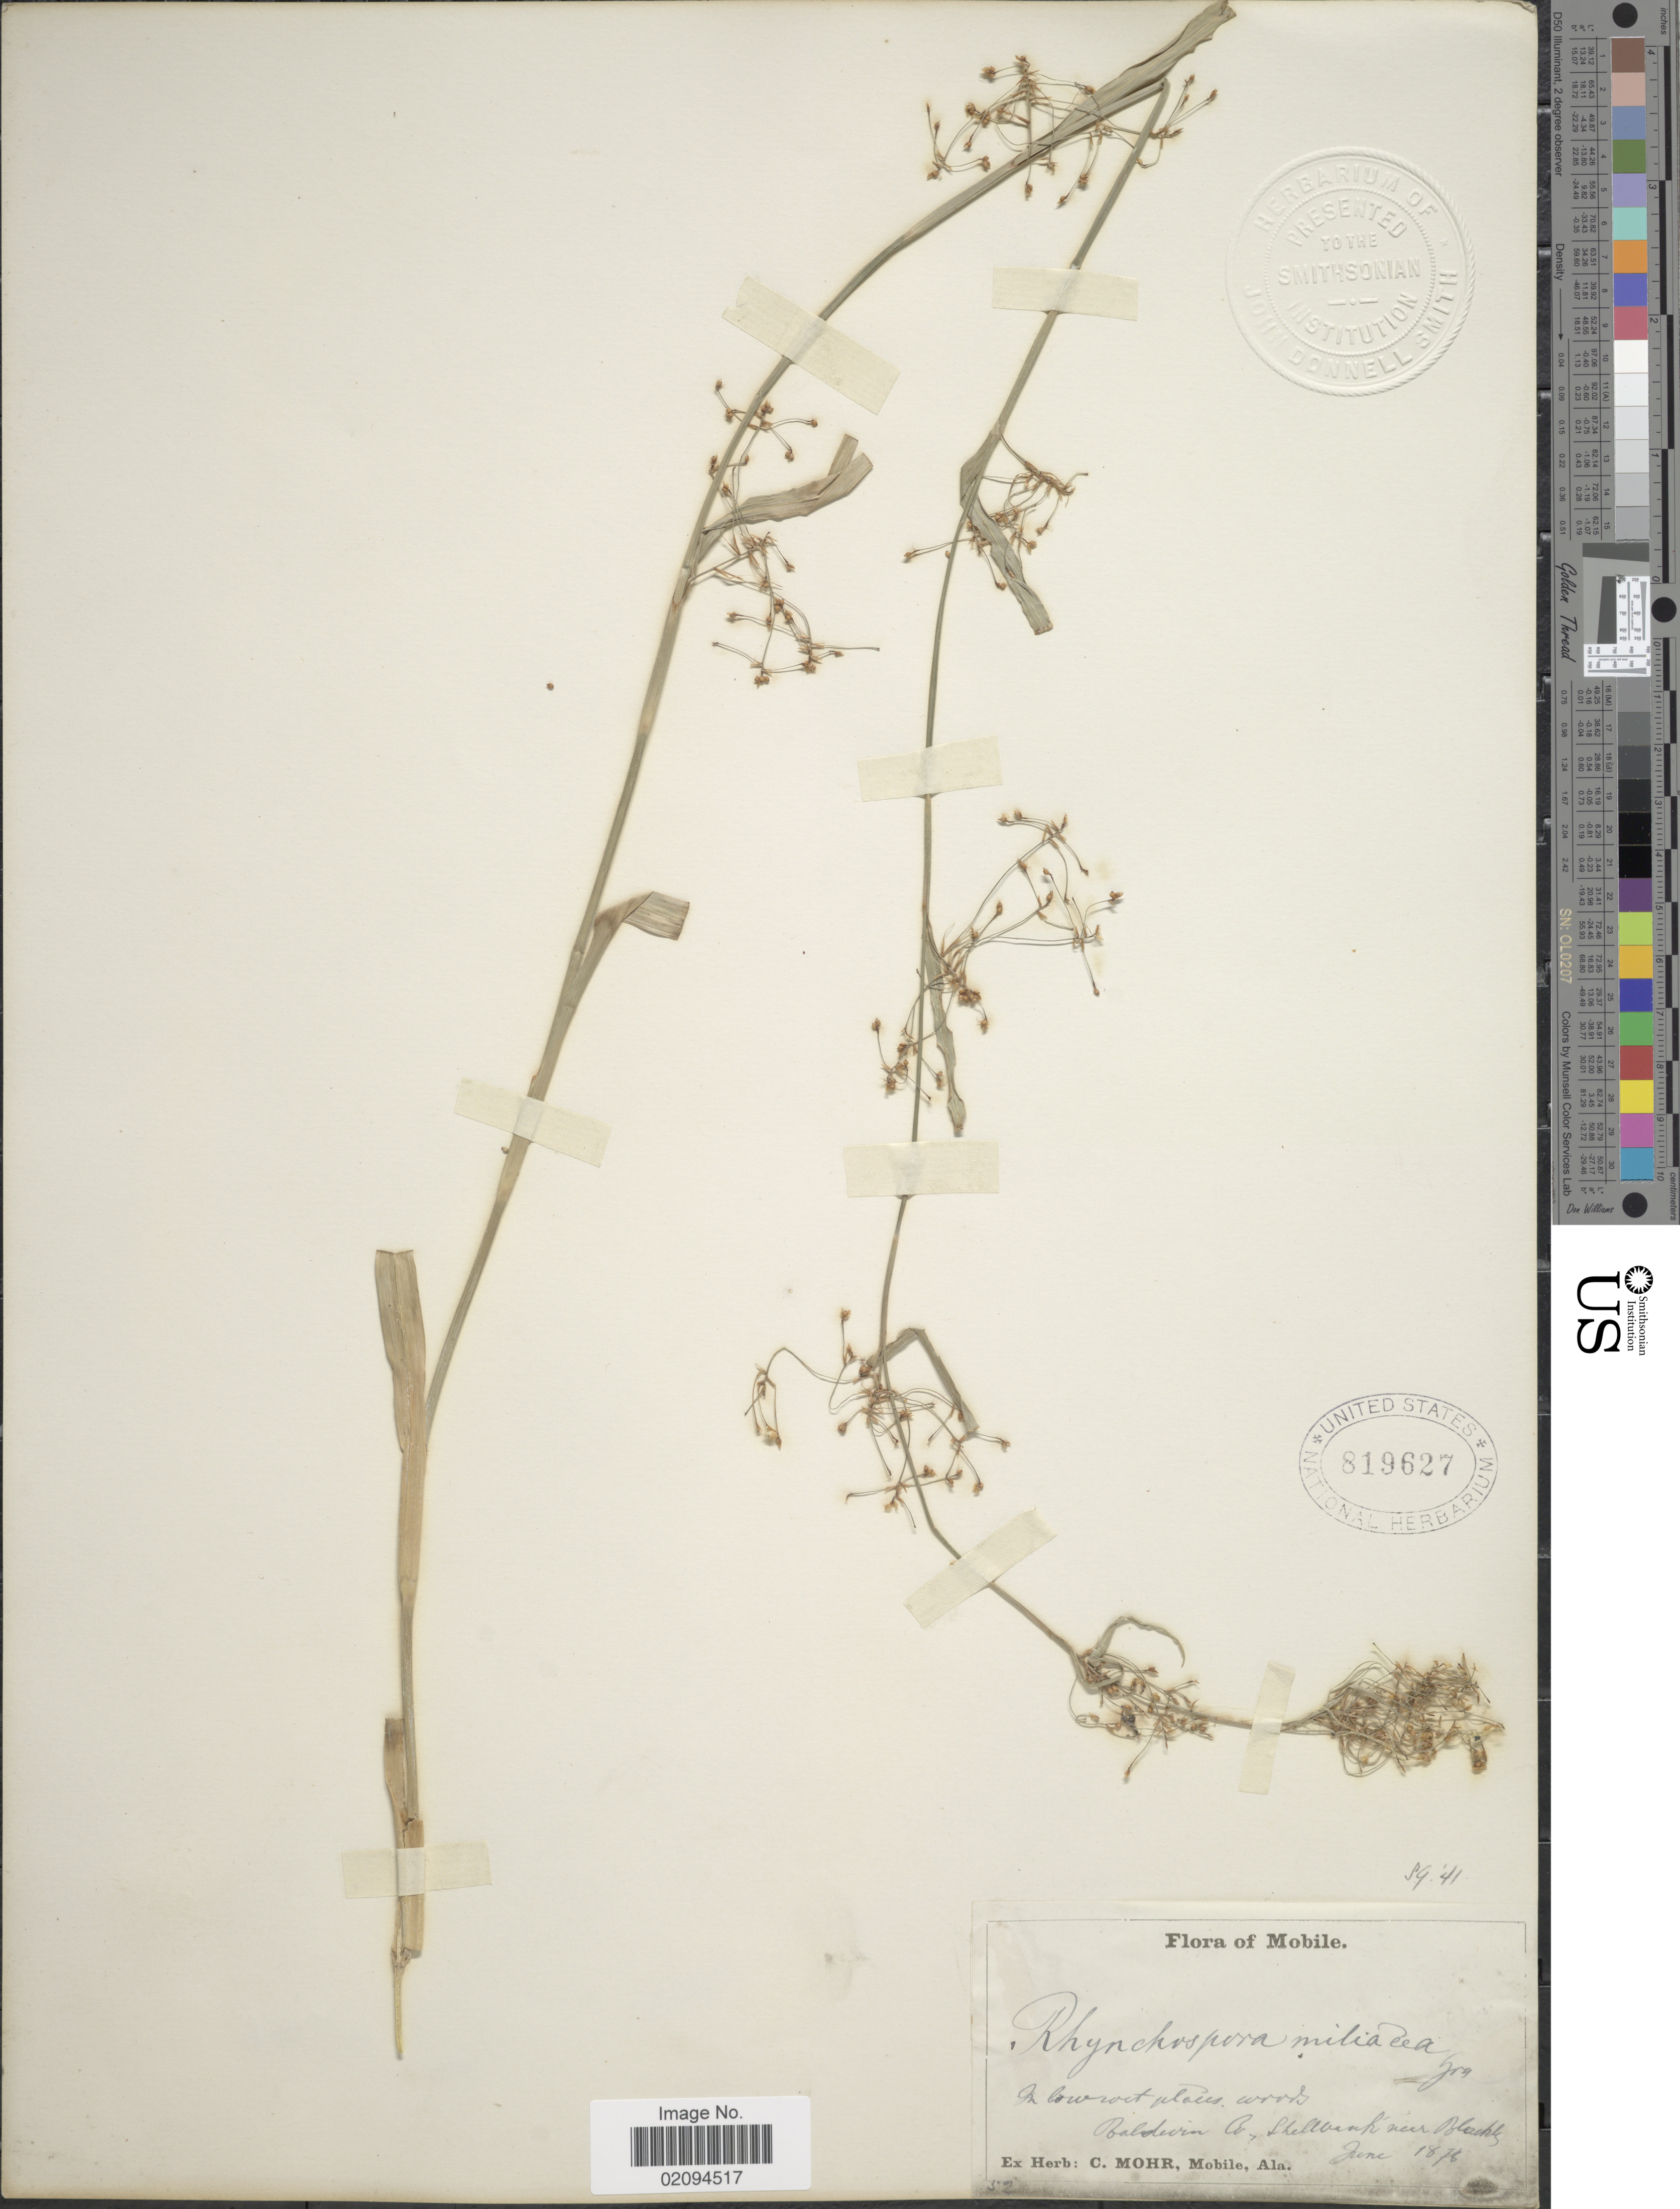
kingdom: Plantae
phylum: Tracheophyta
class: Liliopsida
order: Poales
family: Cyperaceae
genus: Rhynchospora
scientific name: Rhynchospora miliacea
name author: (Lam.) A. Gray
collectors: ex herb. C. Mohr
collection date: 1876-06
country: United States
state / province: Alabama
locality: Mobile, Baldwin Co. Shellbank near Blakeley.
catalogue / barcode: US 819627